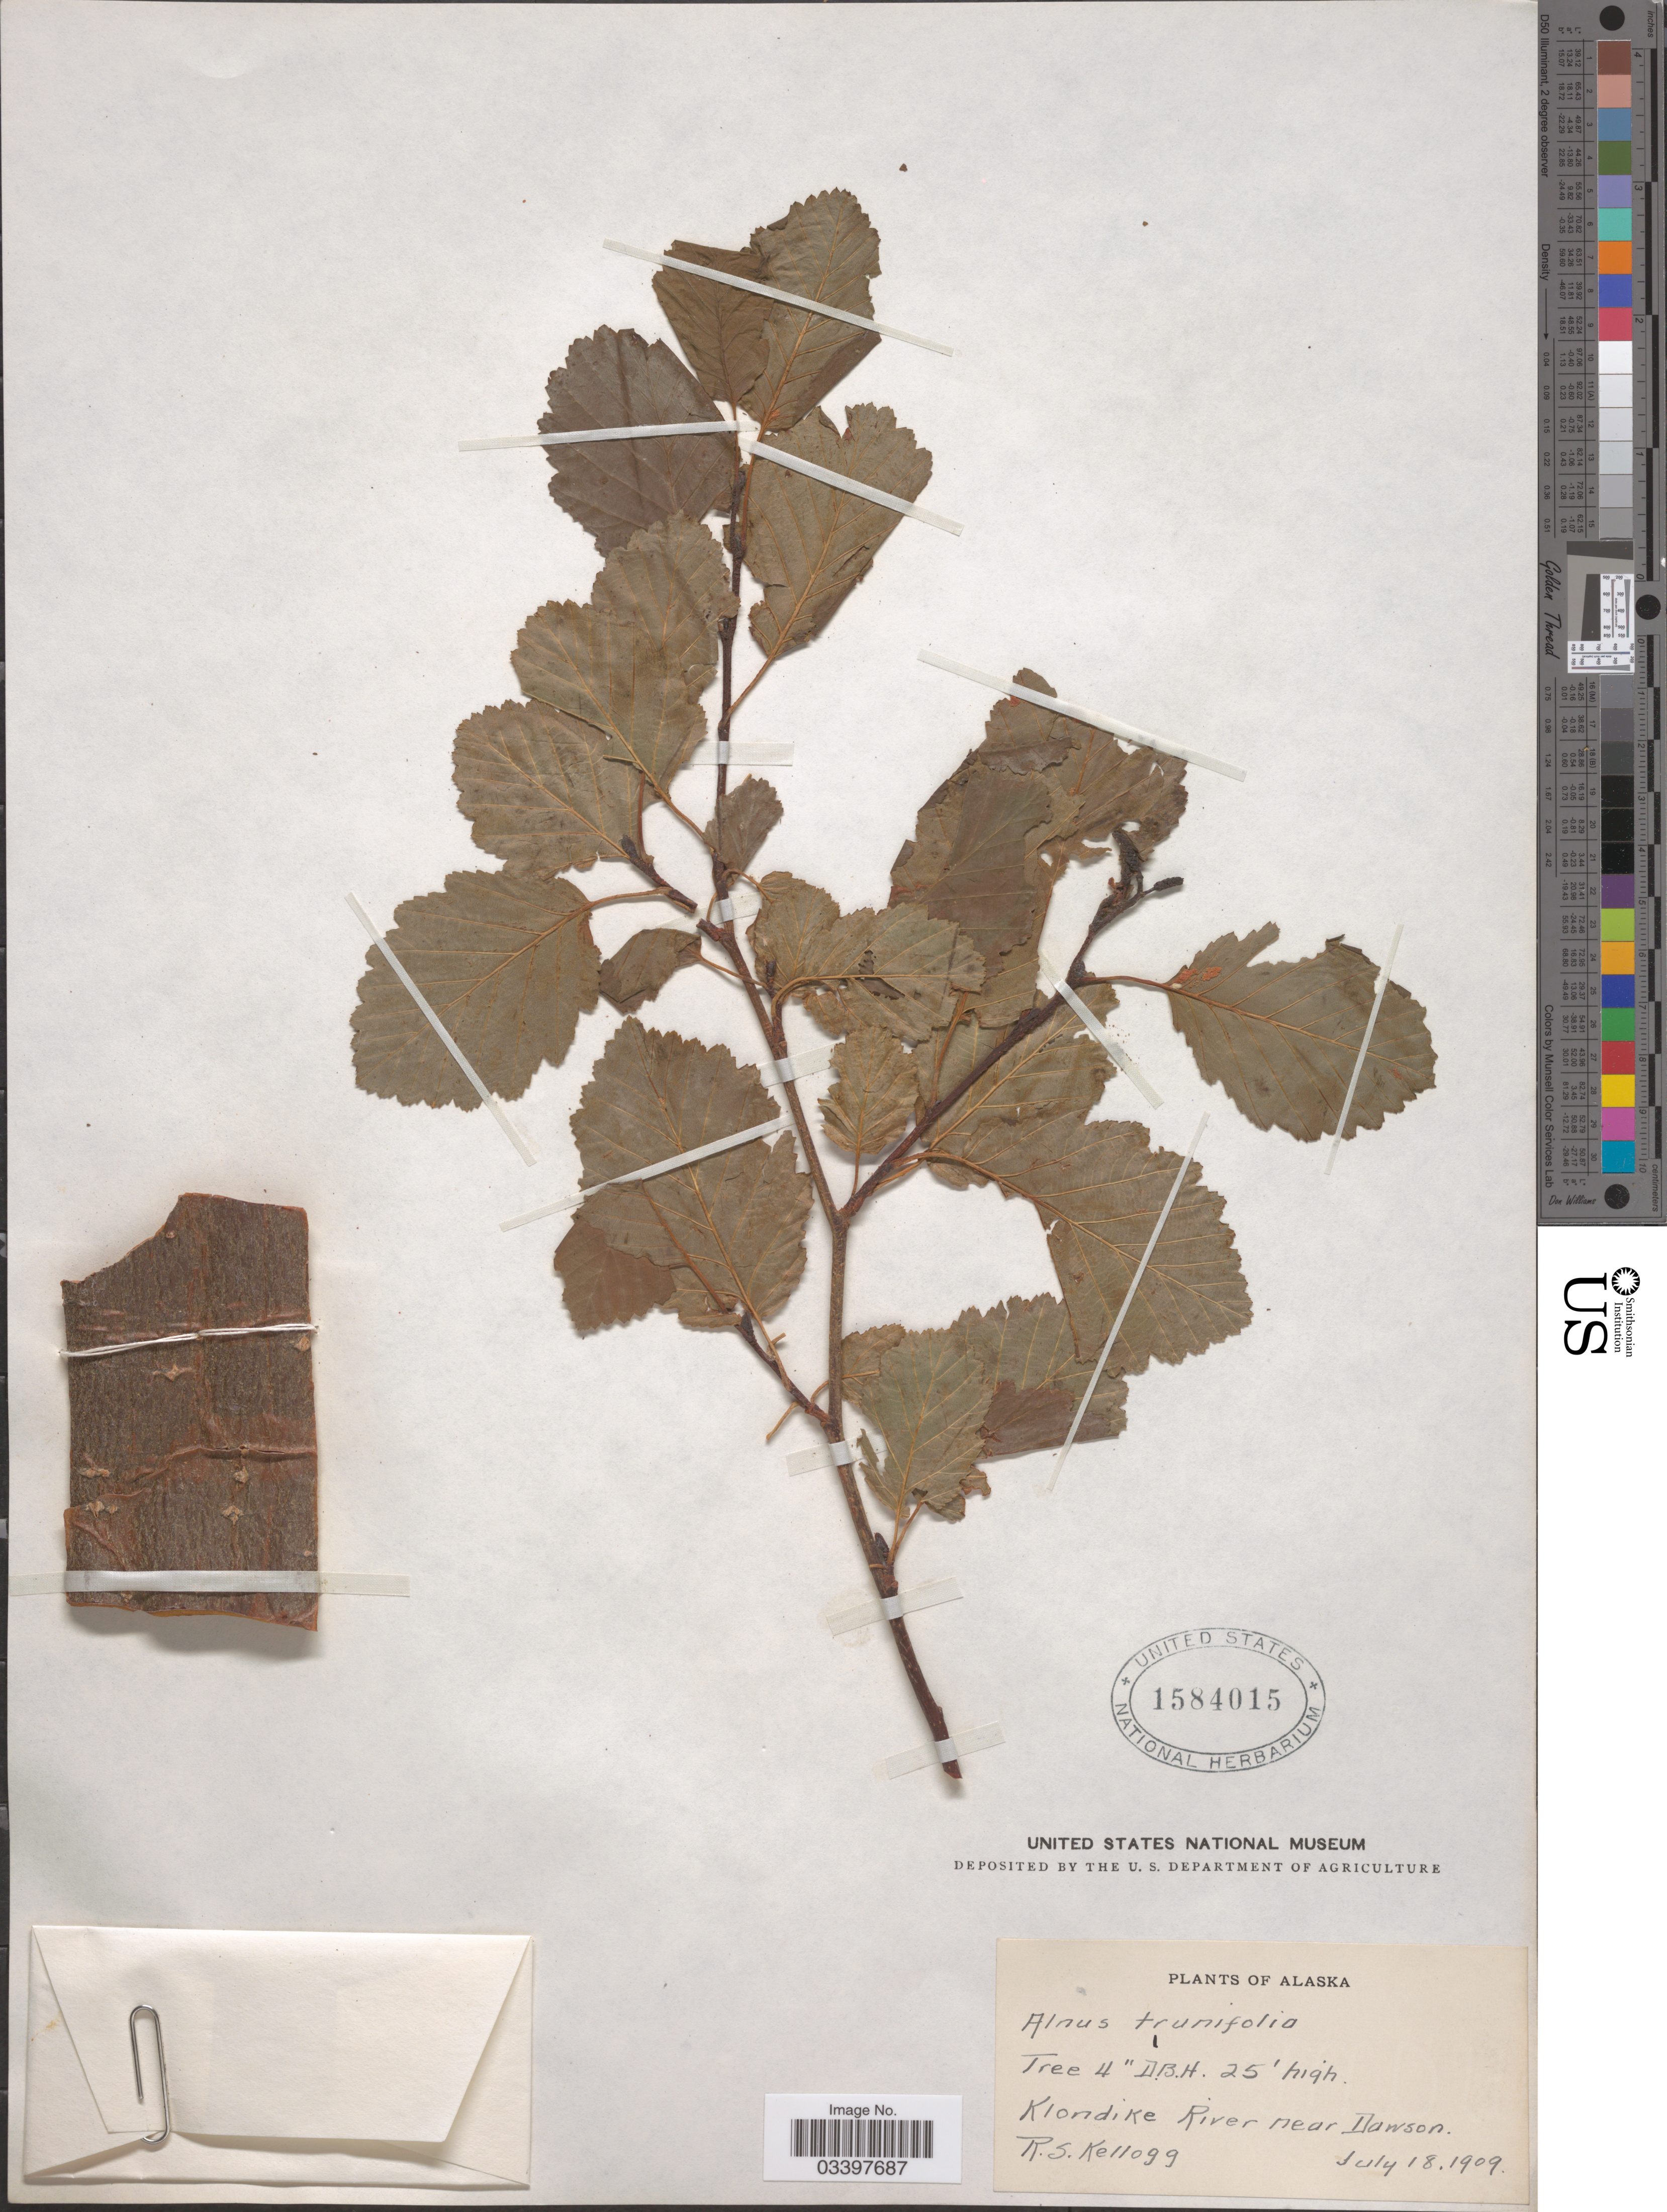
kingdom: Plantae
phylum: Tracheophyta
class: Magnoliopsida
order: Fagales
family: Betulaceae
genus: Alnus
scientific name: Alnus incana subsp. rugosa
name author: (Du Roi) R.T. Clausen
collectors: R. Kellogg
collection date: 1909-07-18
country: United States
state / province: Alaska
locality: Klondike River near Dawson.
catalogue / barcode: US 1584015